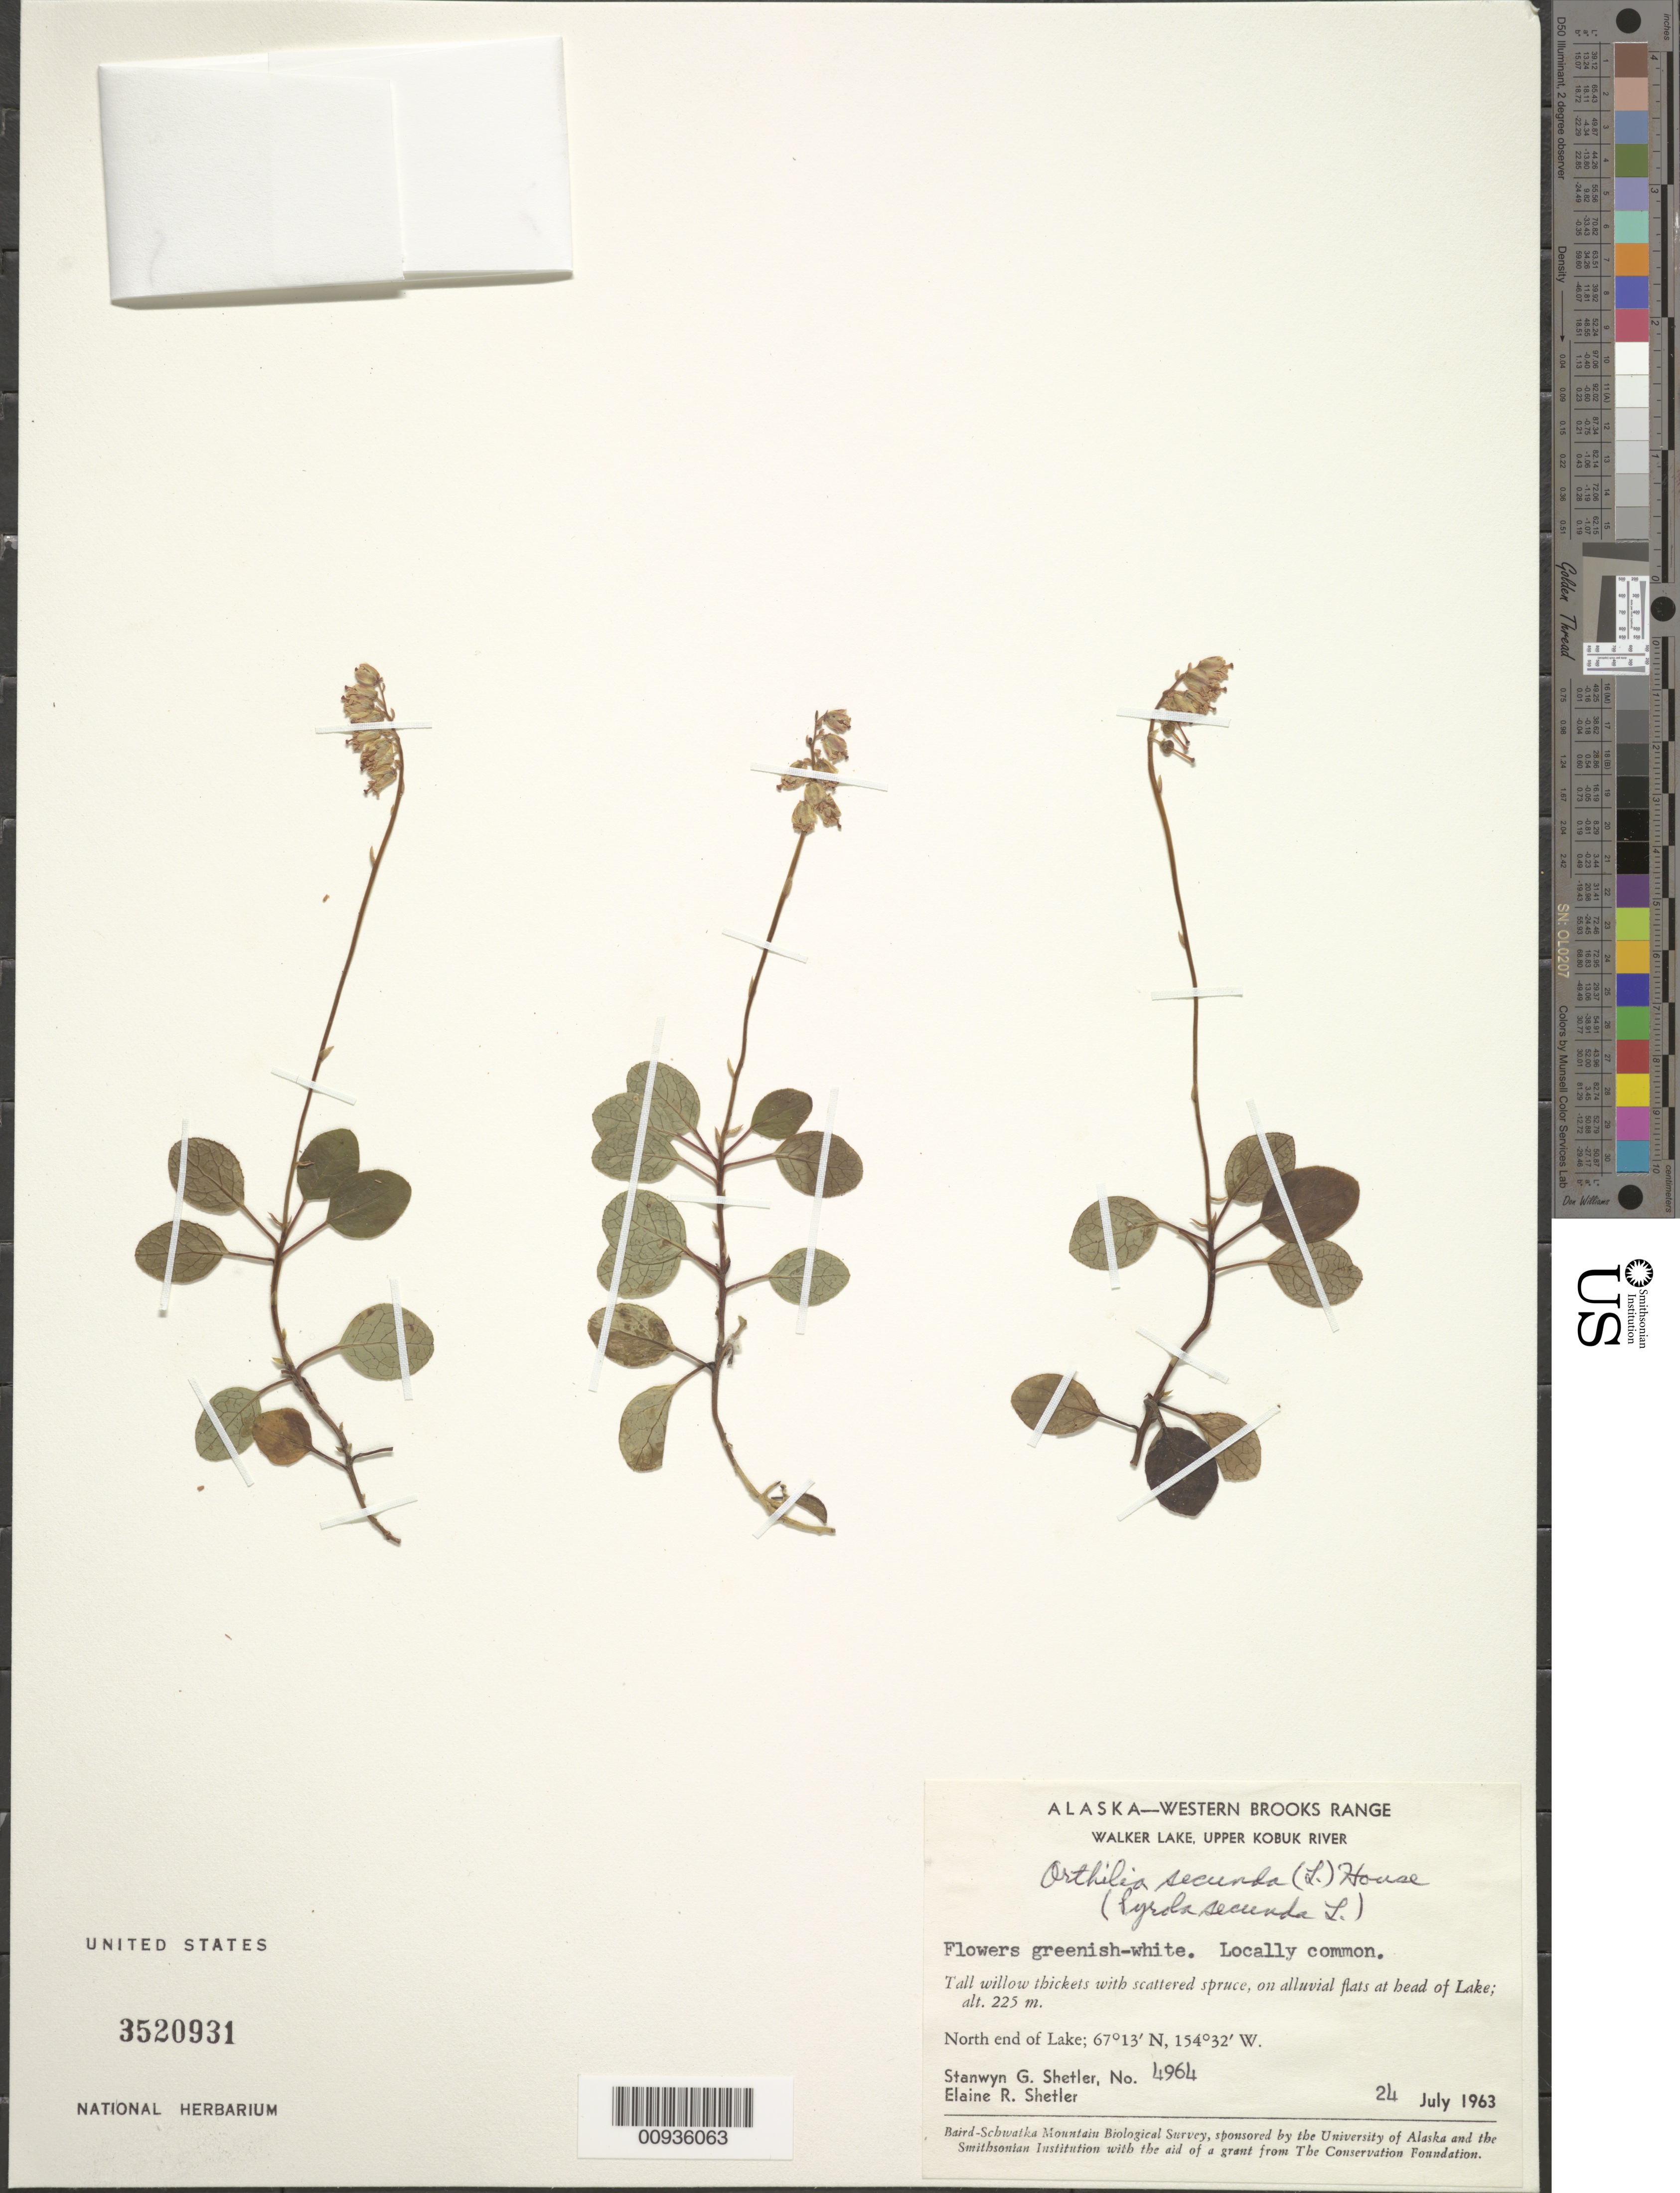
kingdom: Plantae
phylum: Tracheophyta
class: Magnoliopsida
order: Ericales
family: Ericaceae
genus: Orthilia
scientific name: Orthilia secunda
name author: (L.) House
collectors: S. Shetler & E. R. Shetler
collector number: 4964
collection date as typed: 24 Jul 1963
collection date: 1963-07-24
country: United States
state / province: Alaska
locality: North end of Walker Lake. Western Brooks Range, Upper Kobuk River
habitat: Tall willow thickets with scattered spruce, on alluvial flats at head of Lake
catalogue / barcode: US 3520931